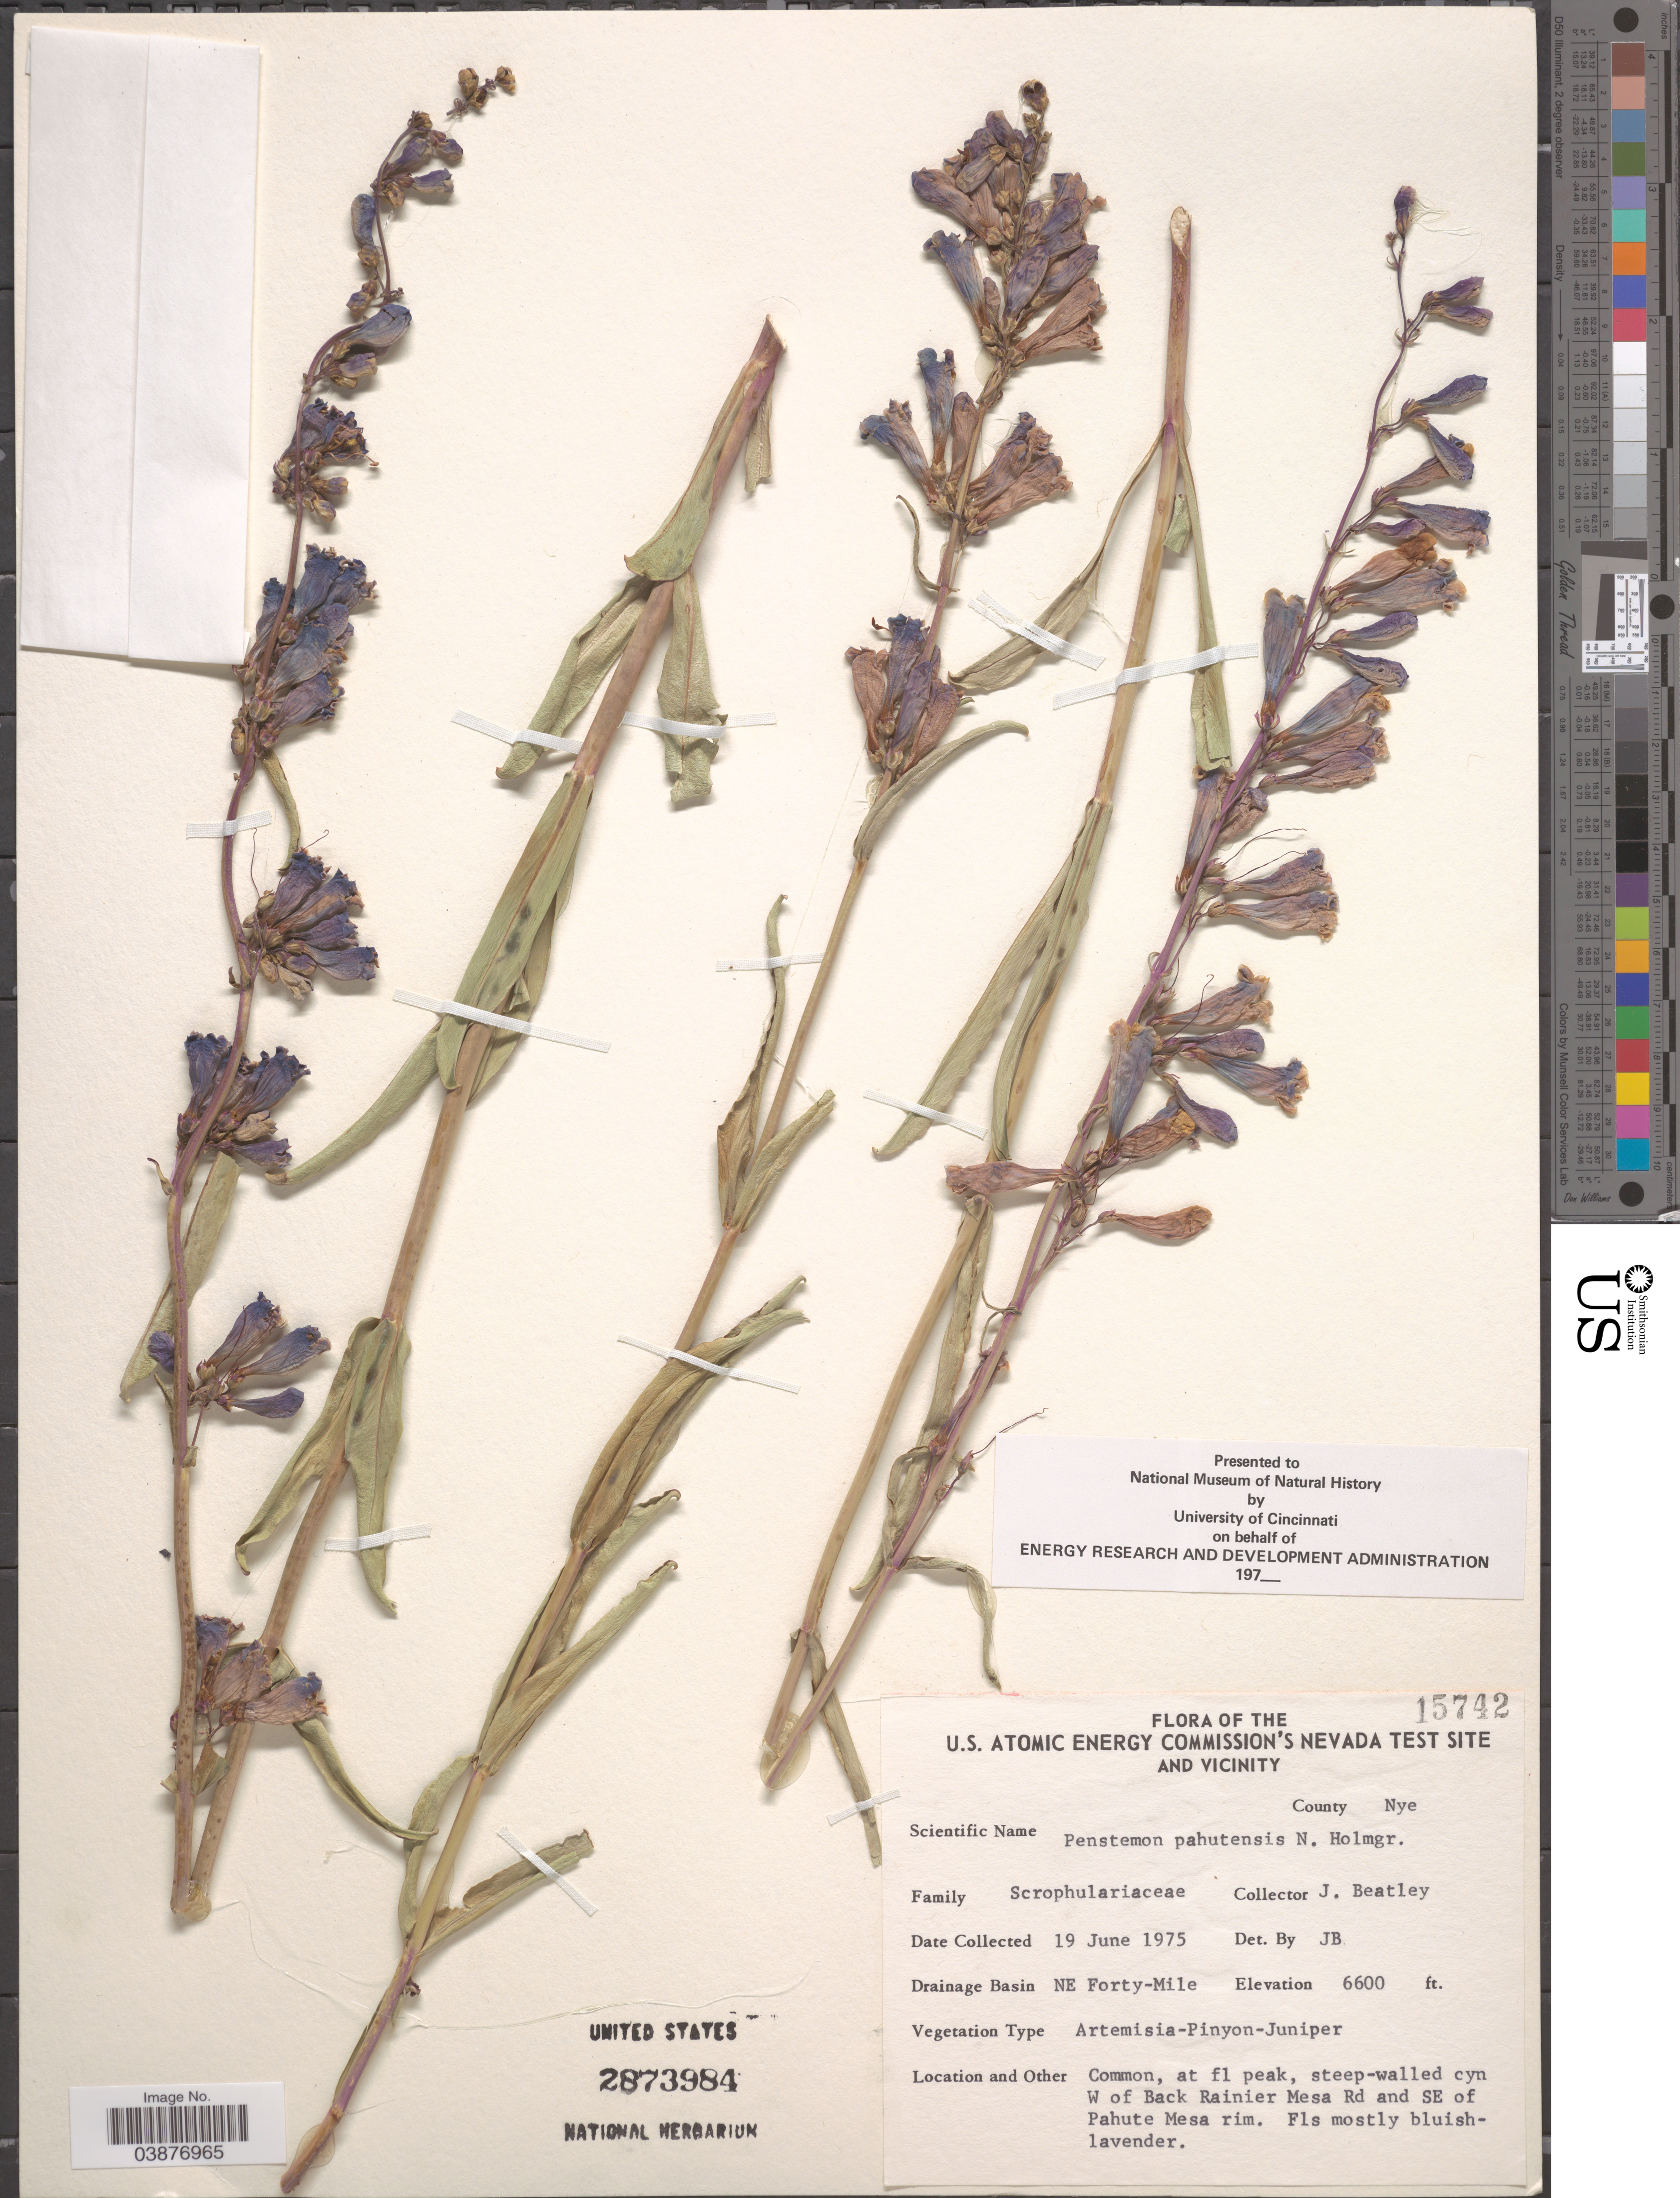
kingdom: Plantae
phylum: Tracheophyta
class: Magnoliopsida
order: Lamiales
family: Plantaginaceae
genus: Penstemon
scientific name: Penstemon pahutensis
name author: N.H. Holmgren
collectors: J. C. Beatley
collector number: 15742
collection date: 1975-06-19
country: United States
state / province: Nevada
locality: U.S. Atomic Energy Commission's Nevada Test Site and Vicinity. County Nye. Drainage Basin NE Forty-Mile. Steep-walled cyn W of Back Rainier Mesa Rd and SE of Pahute Mesa rim.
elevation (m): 2012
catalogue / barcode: US 2873984